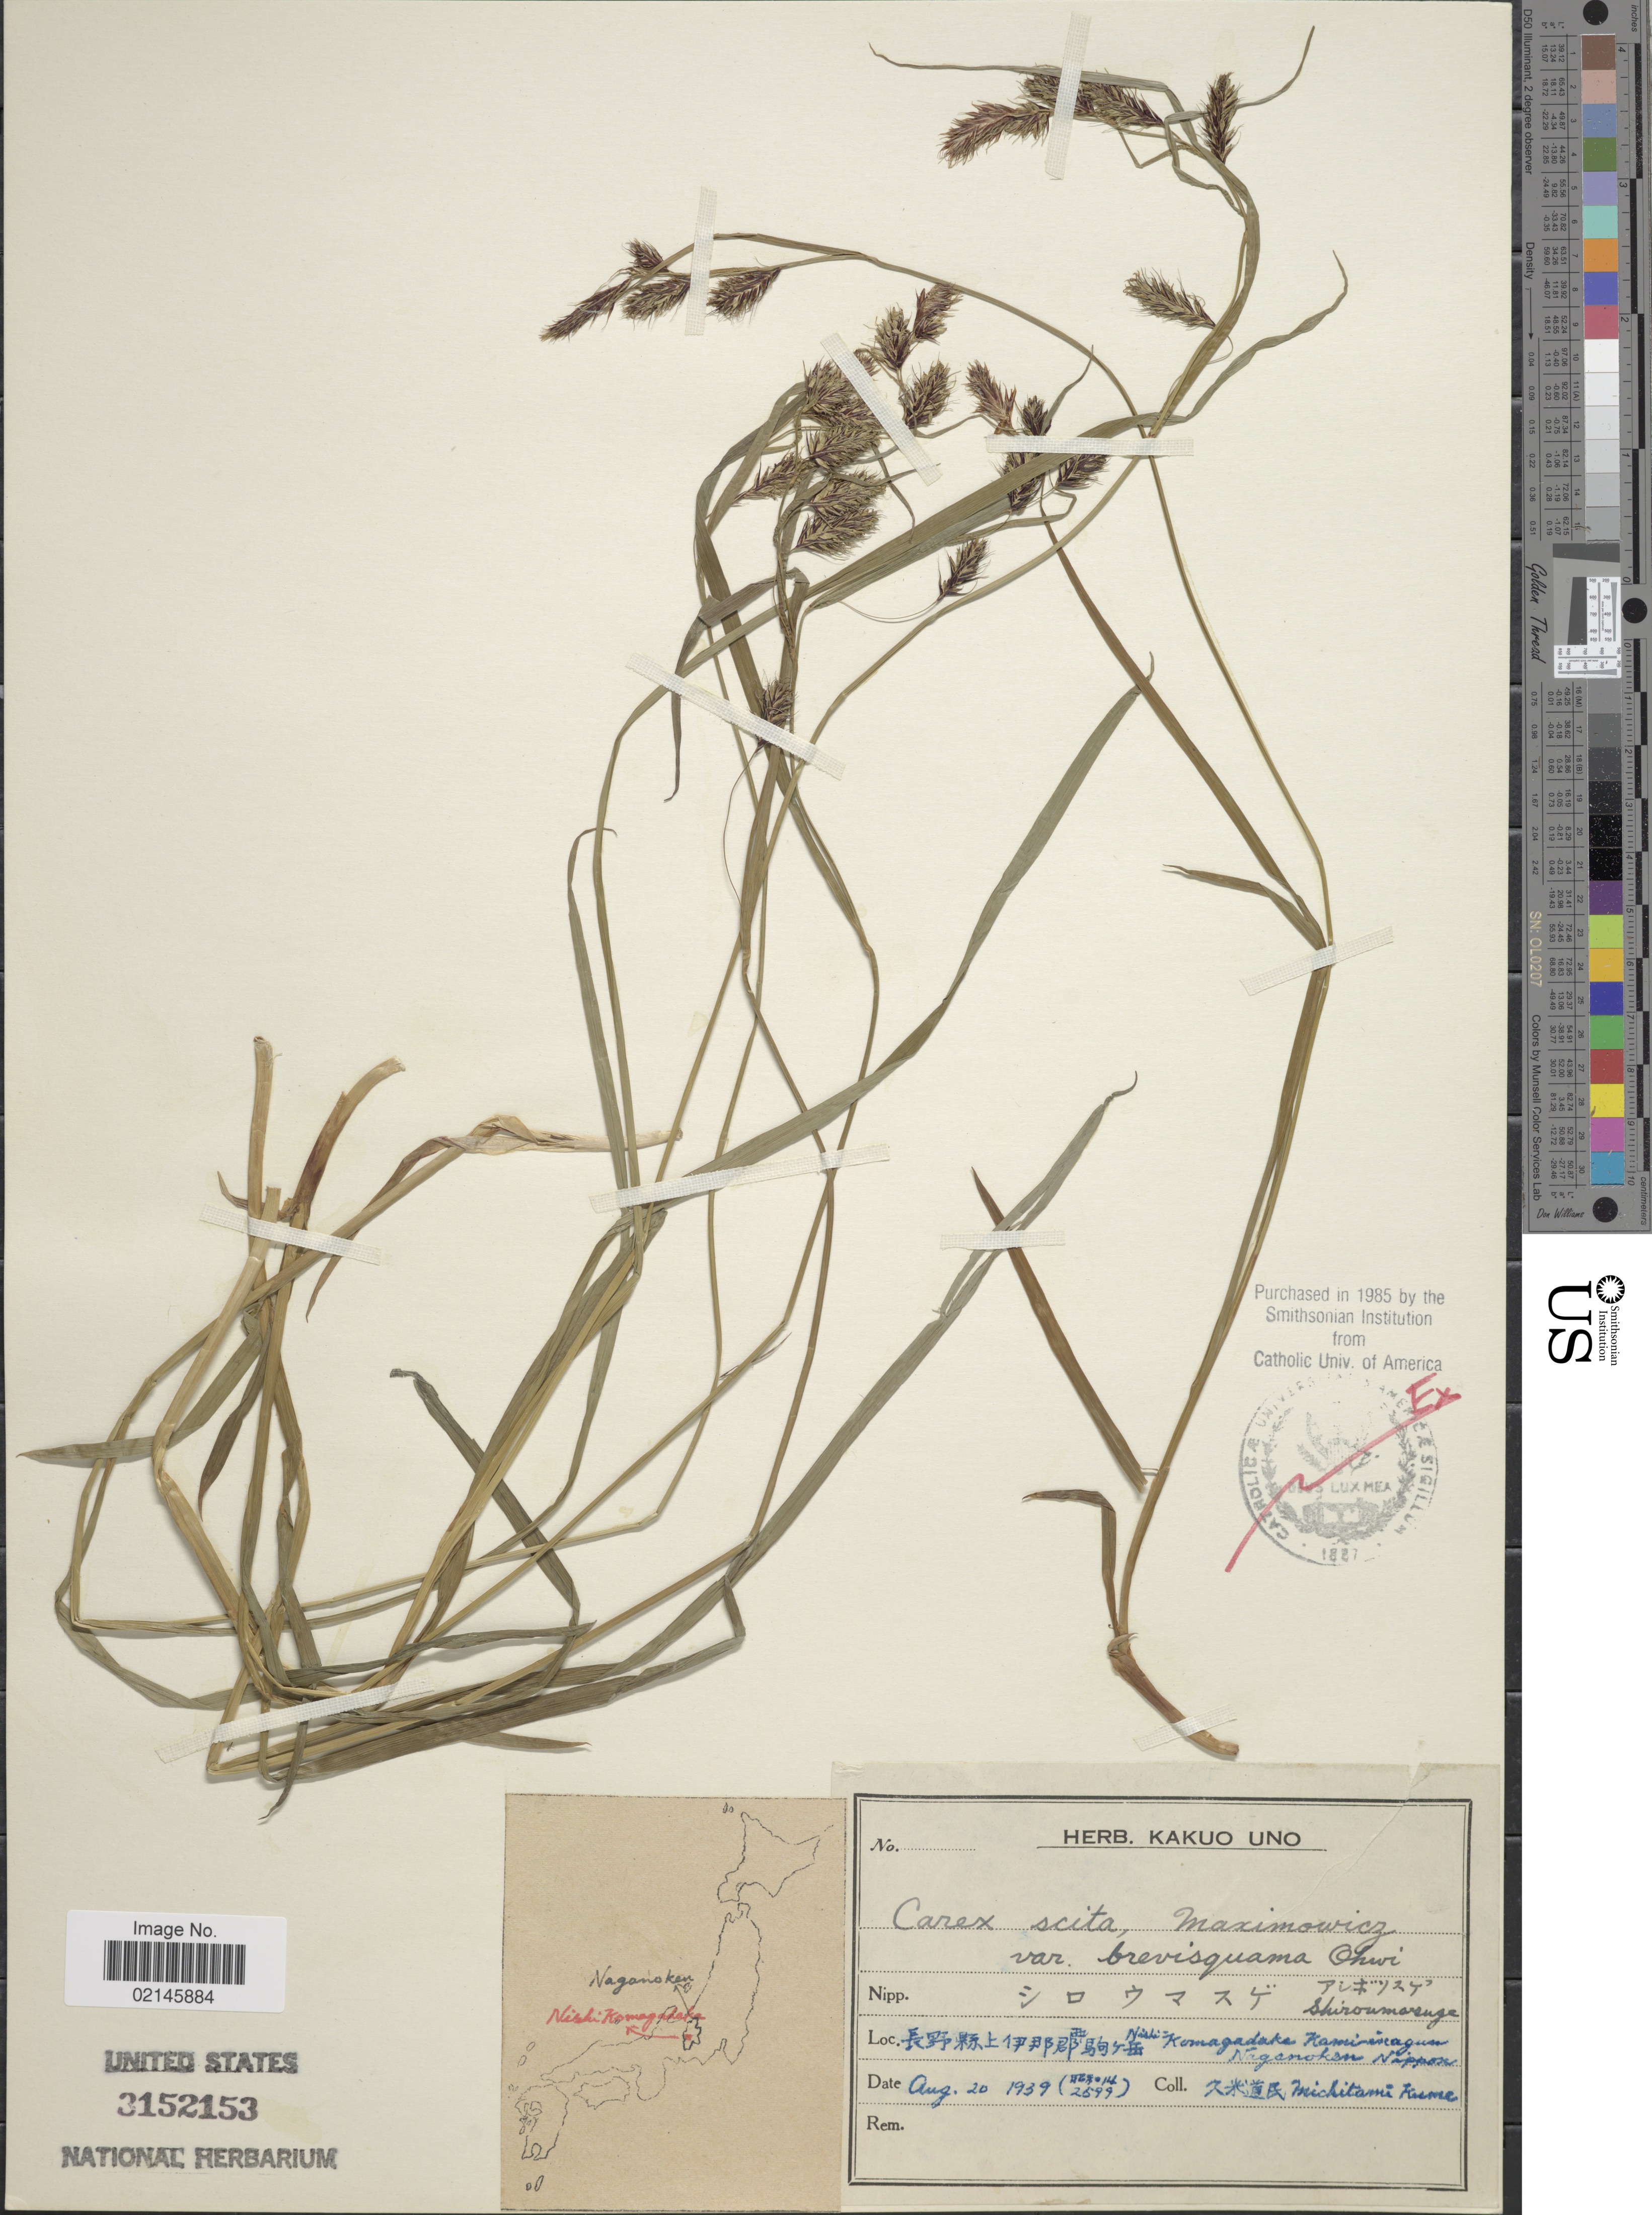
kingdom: Plantae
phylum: Tracheophyta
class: Liliopsida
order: Poales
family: Cyperaceae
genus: Carex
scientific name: Carex scita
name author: Maxim.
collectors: M. Kume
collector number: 2599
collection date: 1939-08-20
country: Japan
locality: Nishi Komagadaka Kamiragiun Nagenokan Nippon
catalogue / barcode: US 3152153